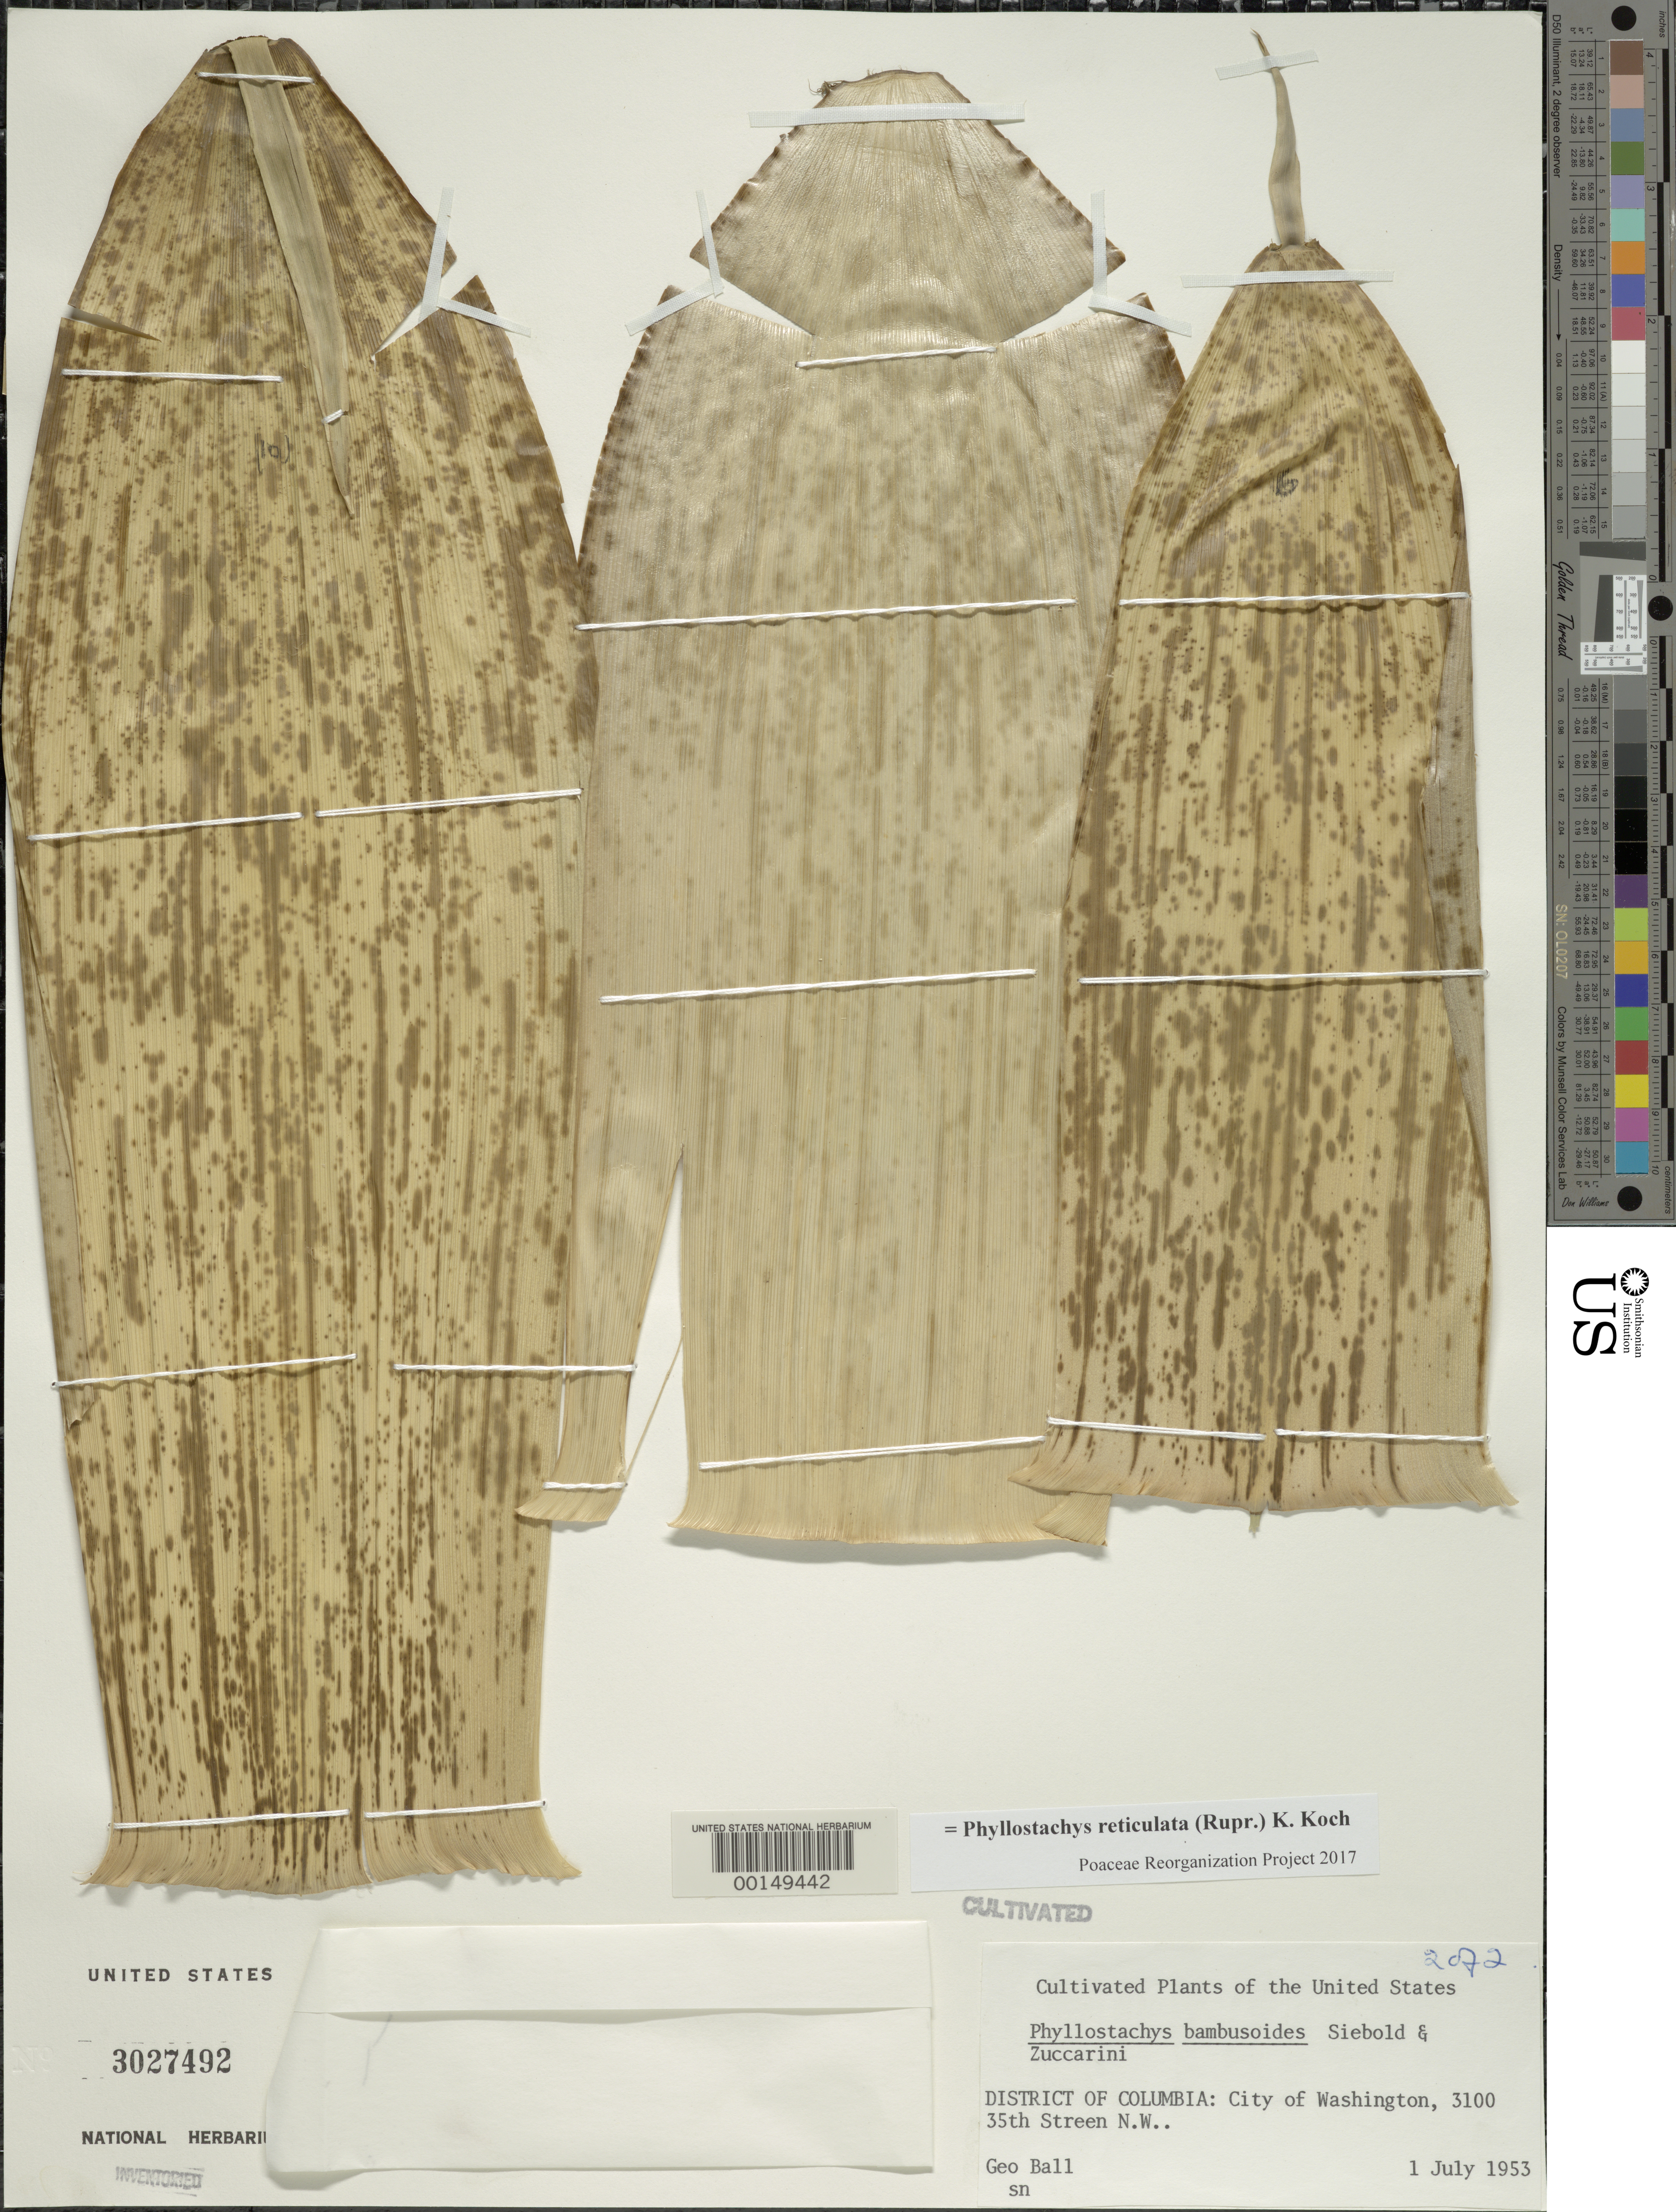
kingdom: Plantae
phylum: Tracheophyta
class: Liliopsida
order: Poales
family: Poaceae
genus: Phyllostachys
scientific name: Phyllostachys reticulata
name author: (Rupr.) K. Koch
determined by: Poaceae Reorganization Project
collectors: G. Ball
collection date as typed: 01 Jul 1953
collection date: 1953-07-01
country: United States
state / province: District of Columbia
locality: Washington, d.c. 3100 35th st., n.w.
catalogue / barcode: US 3027492